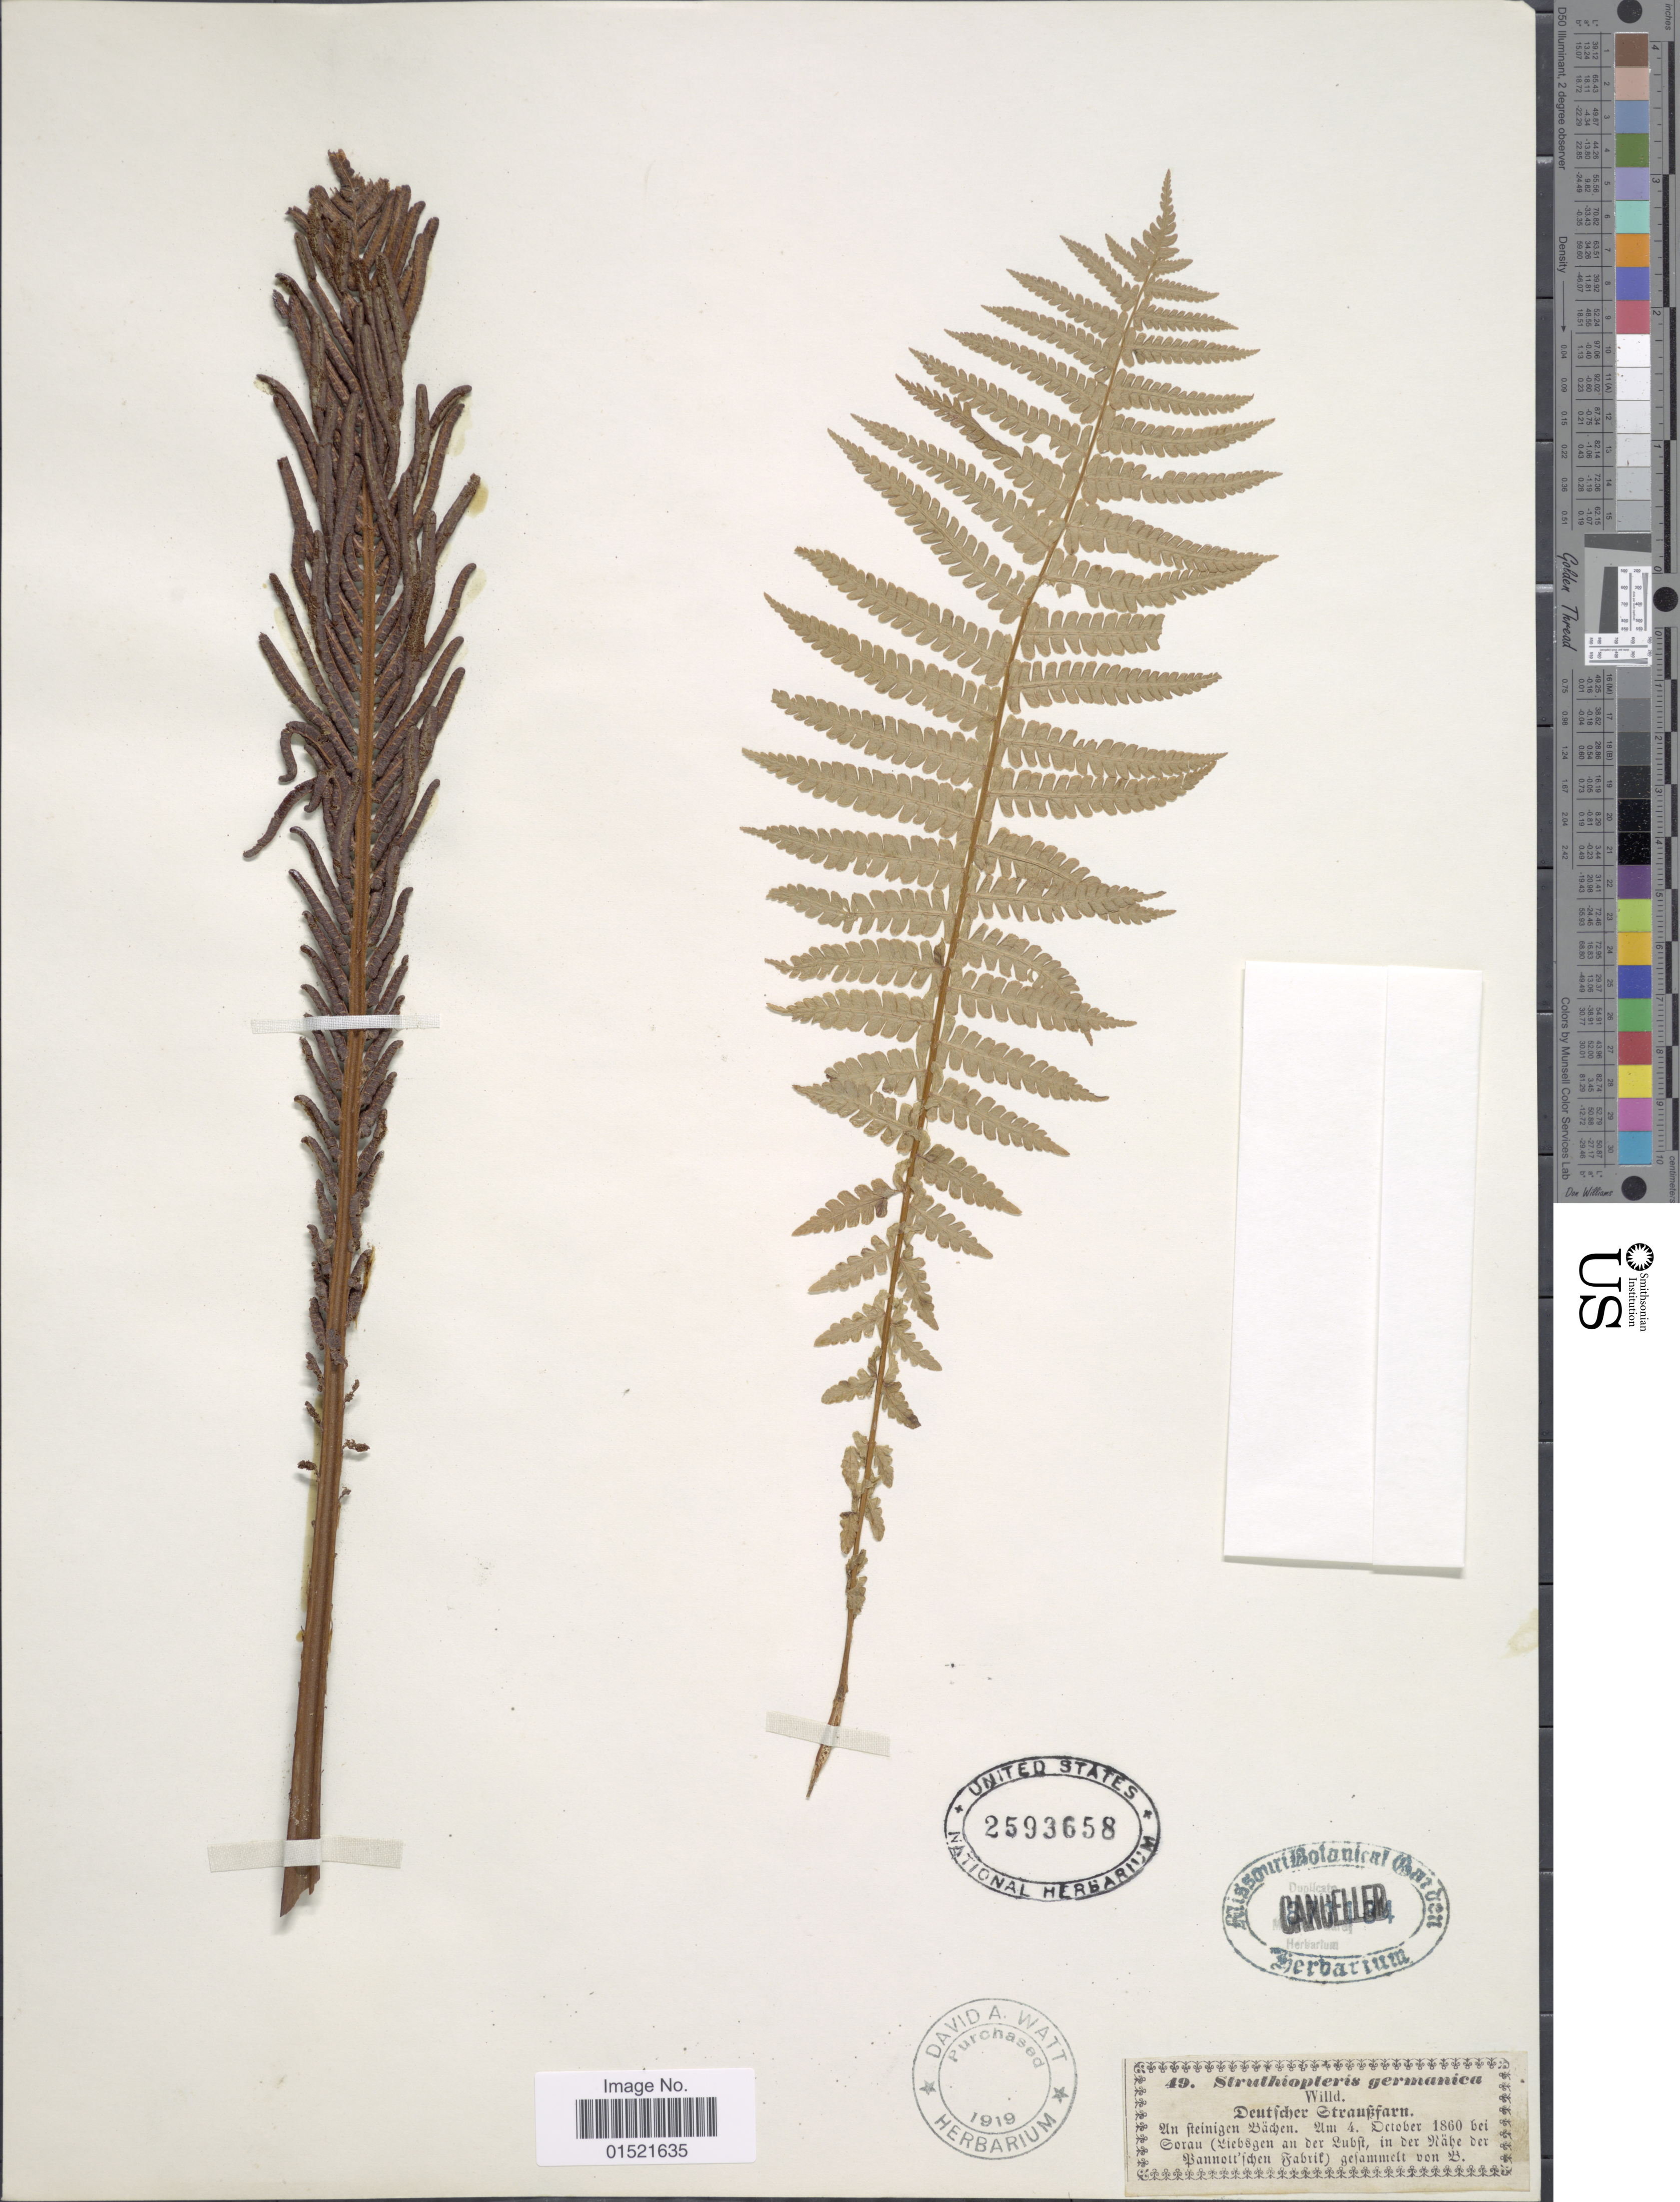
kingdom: Plantae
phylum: Tracheophyta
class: Polypodiopsida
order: Polypodiales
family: Onocleaceae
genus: Matteuccia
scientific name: Matteuccia struthiopteris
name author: (L.) Tod.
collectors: ex herb. David A. Watt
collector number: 49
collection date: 1960-10-04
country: Germany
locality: Germanica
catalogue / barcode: US 2593658